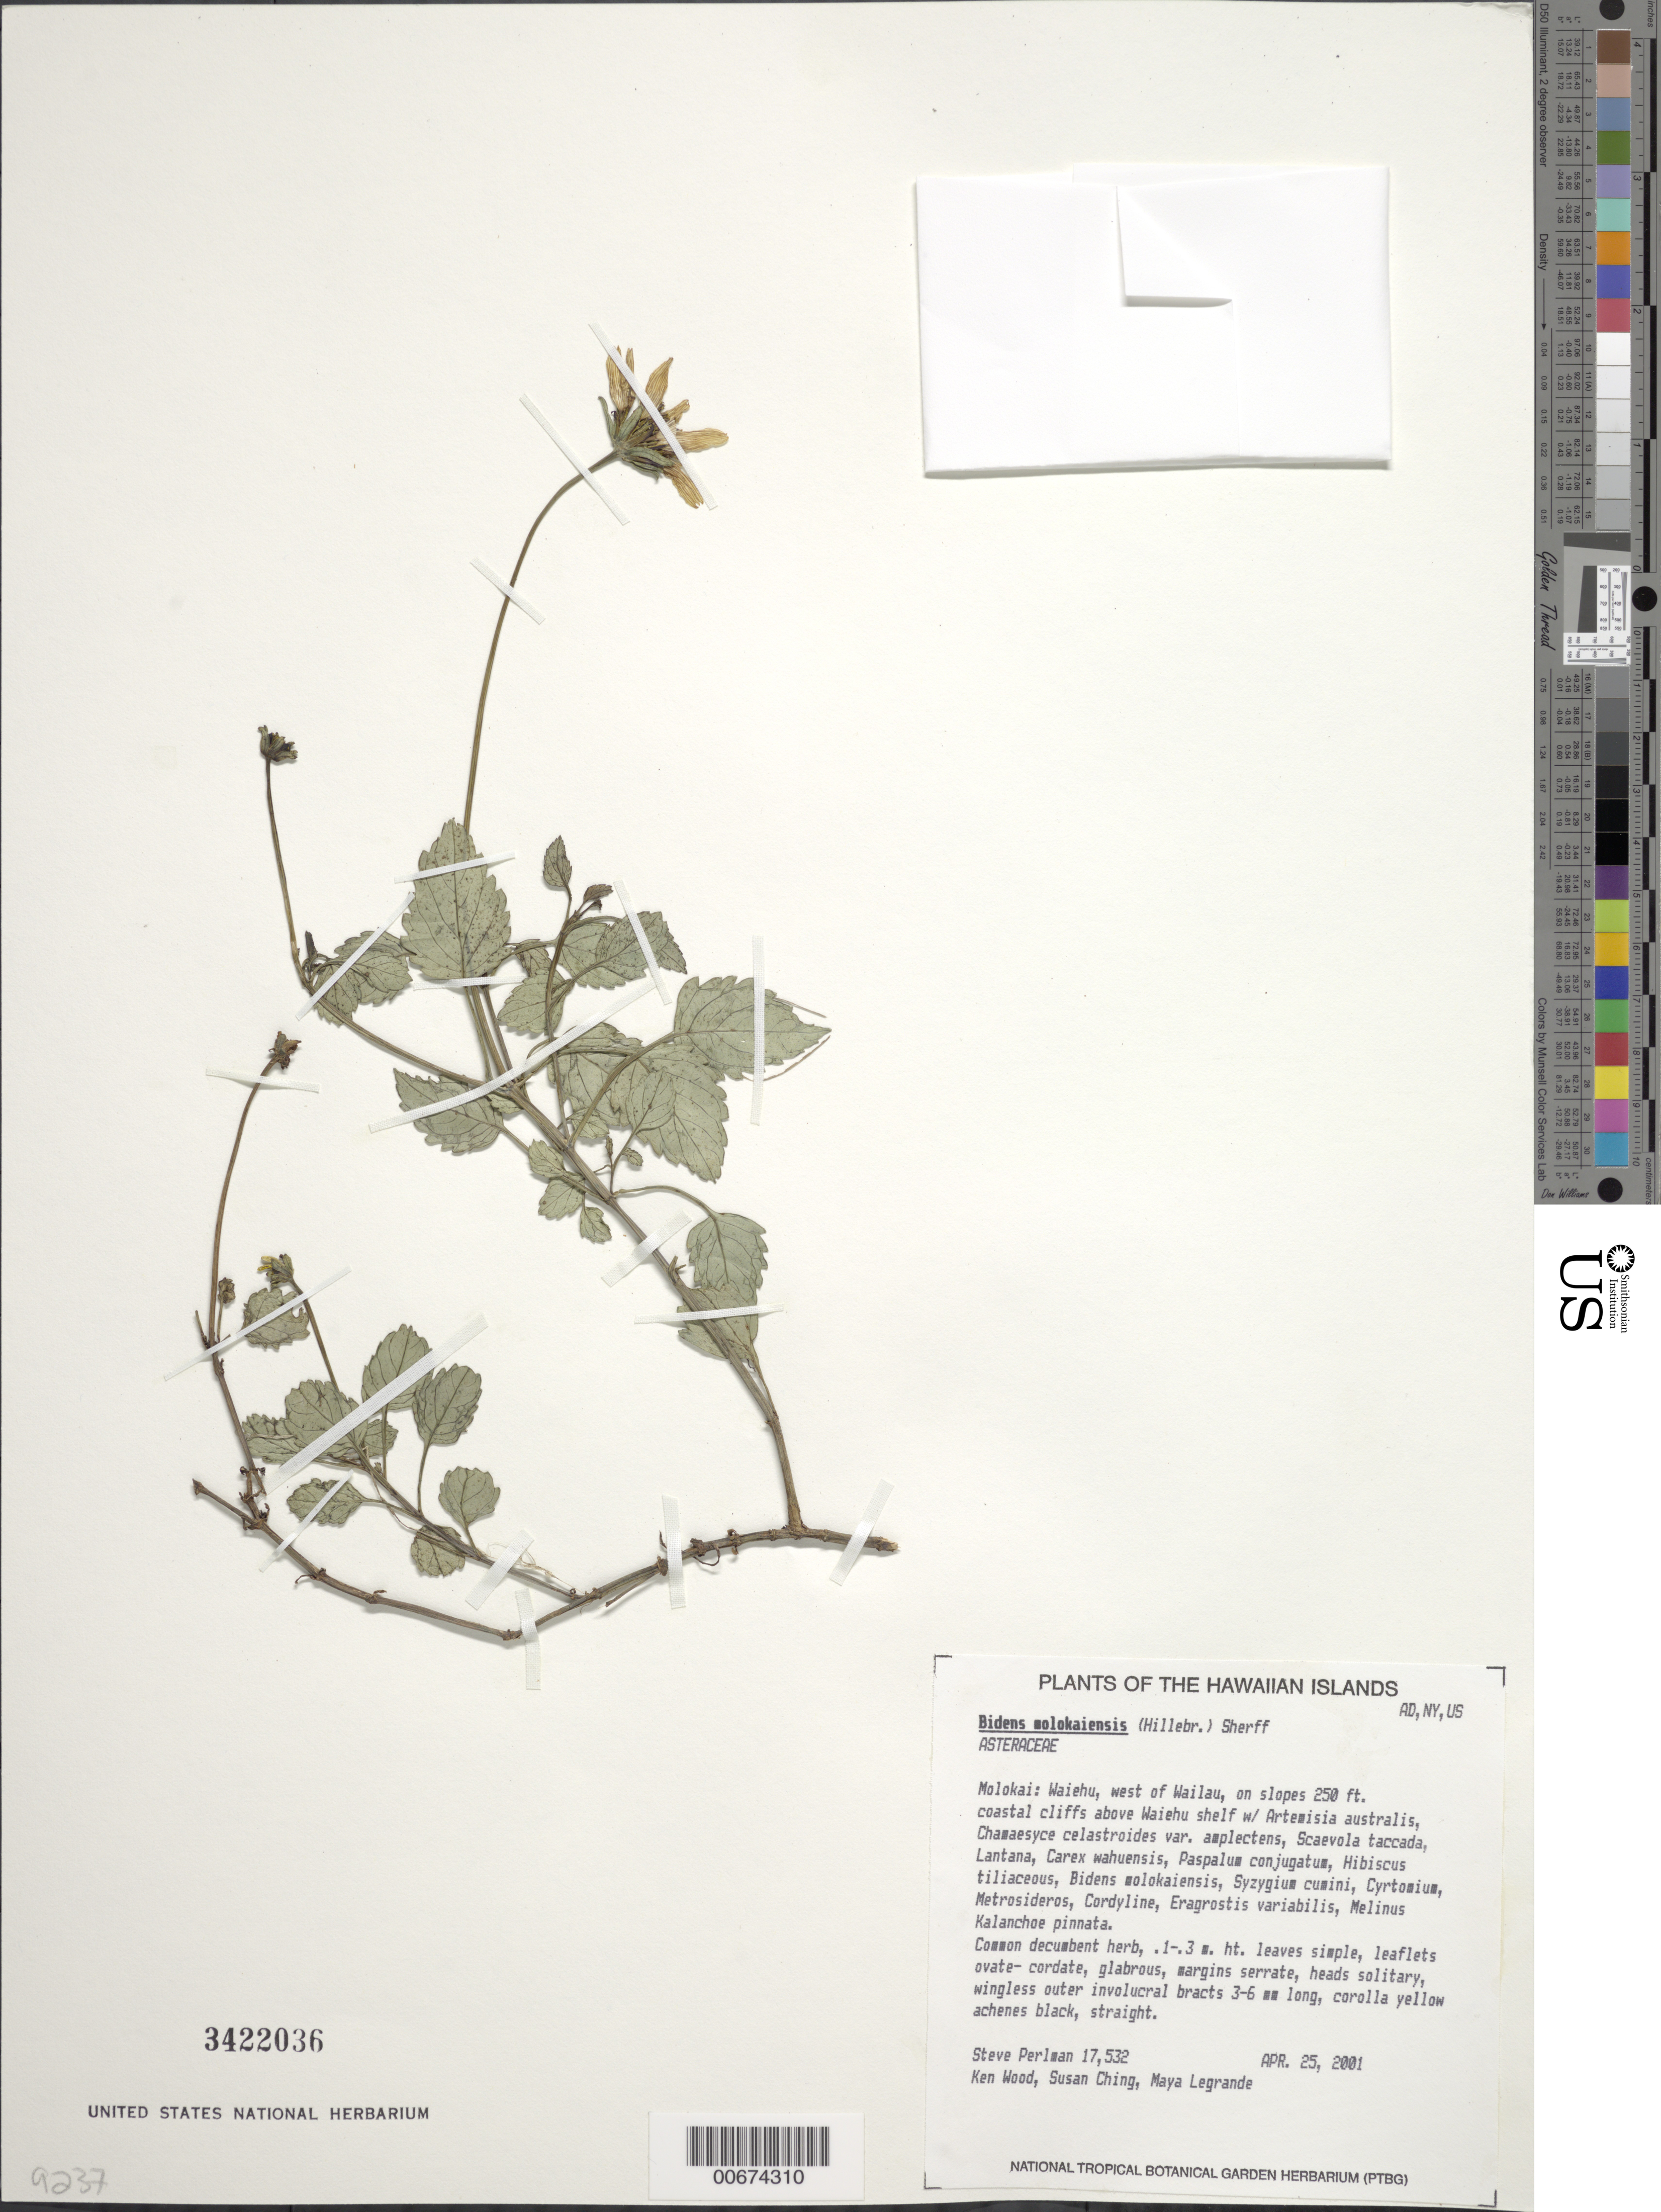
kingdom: Plantae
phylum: Tracheophyta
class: Magnoliopsida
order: Asterales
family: Asteraceae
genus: Bidens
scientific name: Bidens molokaiensis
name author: (Hillebr.) Sherff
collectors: S. P. Perlman, K. Wood, S. Ching & M. LeGrande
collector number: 17532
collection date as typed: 25 Apr 2001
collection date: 2001-04-25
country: United States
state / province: Hawaii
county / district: Maui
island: Moloka'i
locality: Waiehu, west of Wailau, on slopes, coast cliffs above Waiehu shelf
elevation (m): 76.2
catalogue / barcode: US 3422036